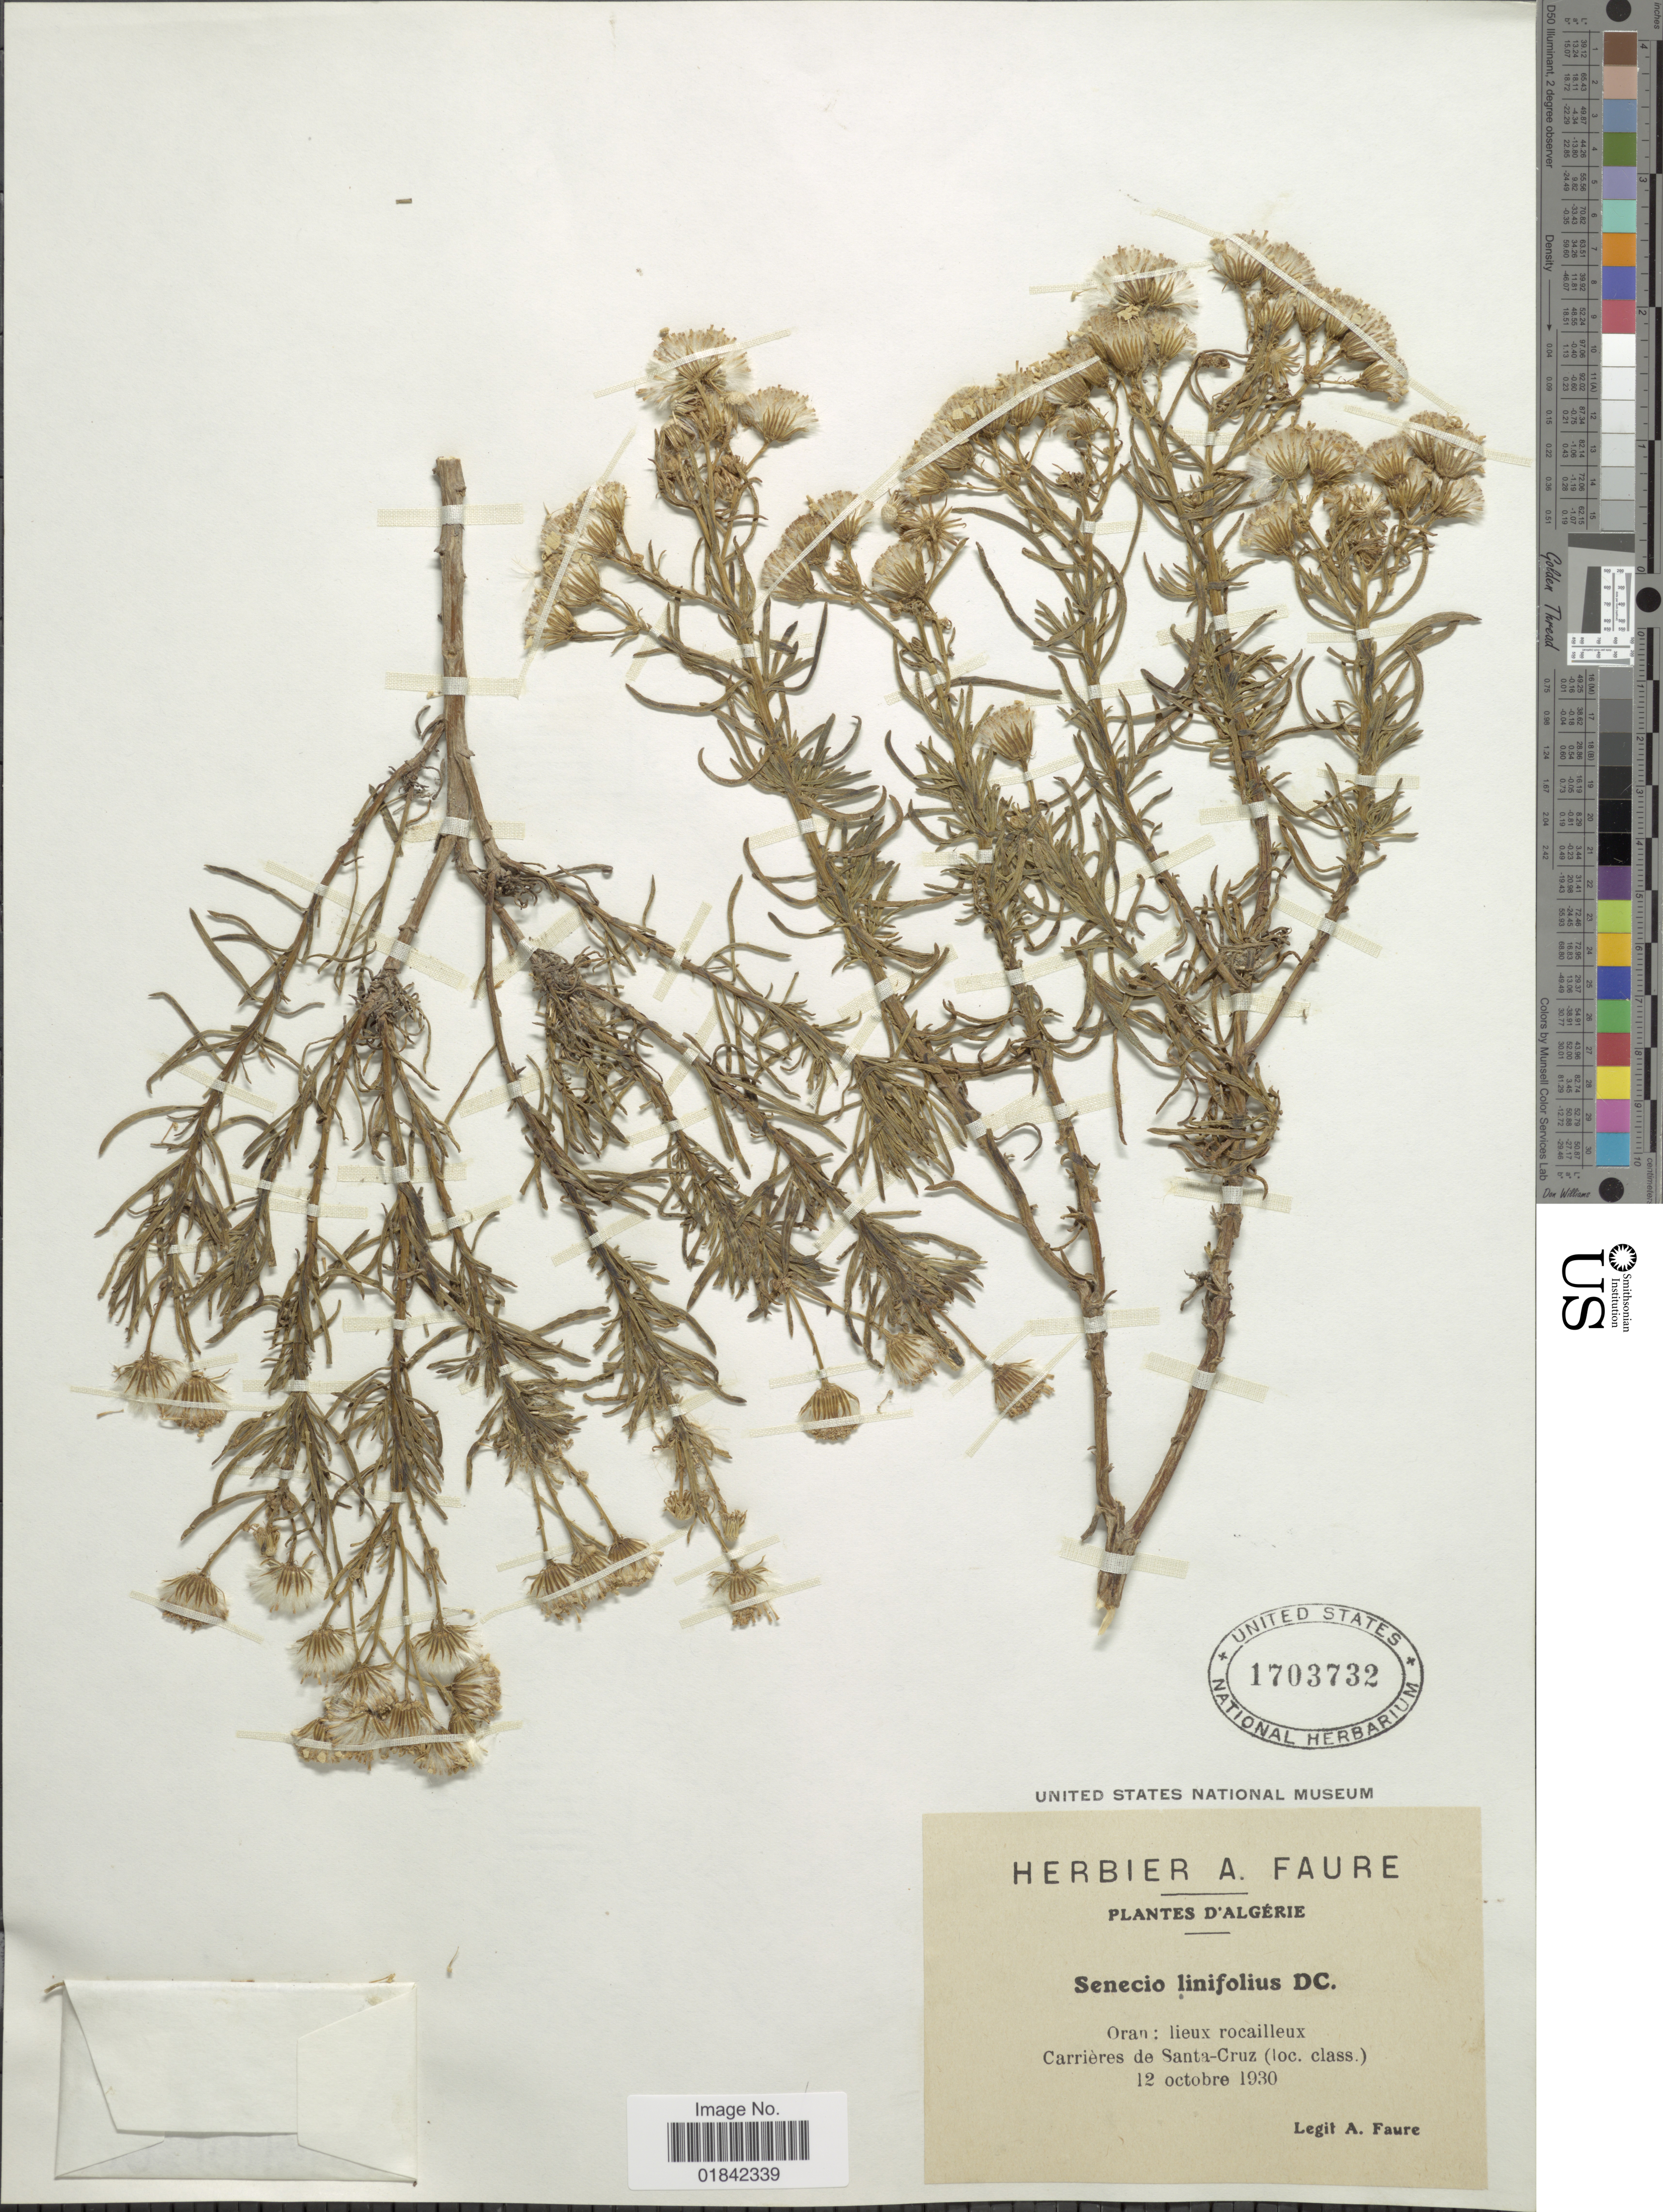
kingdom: Plantae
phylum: Tracheophyta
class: Magnoliopsida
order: Asterales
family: Asteraceae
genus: Senecio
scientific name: Senecio linifolius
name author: (DC.) C.B. Clarke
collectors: A. Faure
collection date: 1930-10-12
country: Algeria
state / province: Oran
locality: D'Algerie, Oran: lieux rocailleux, Carrieres de Santa-Cruz (loc. clas.)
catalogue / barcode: US 1703732